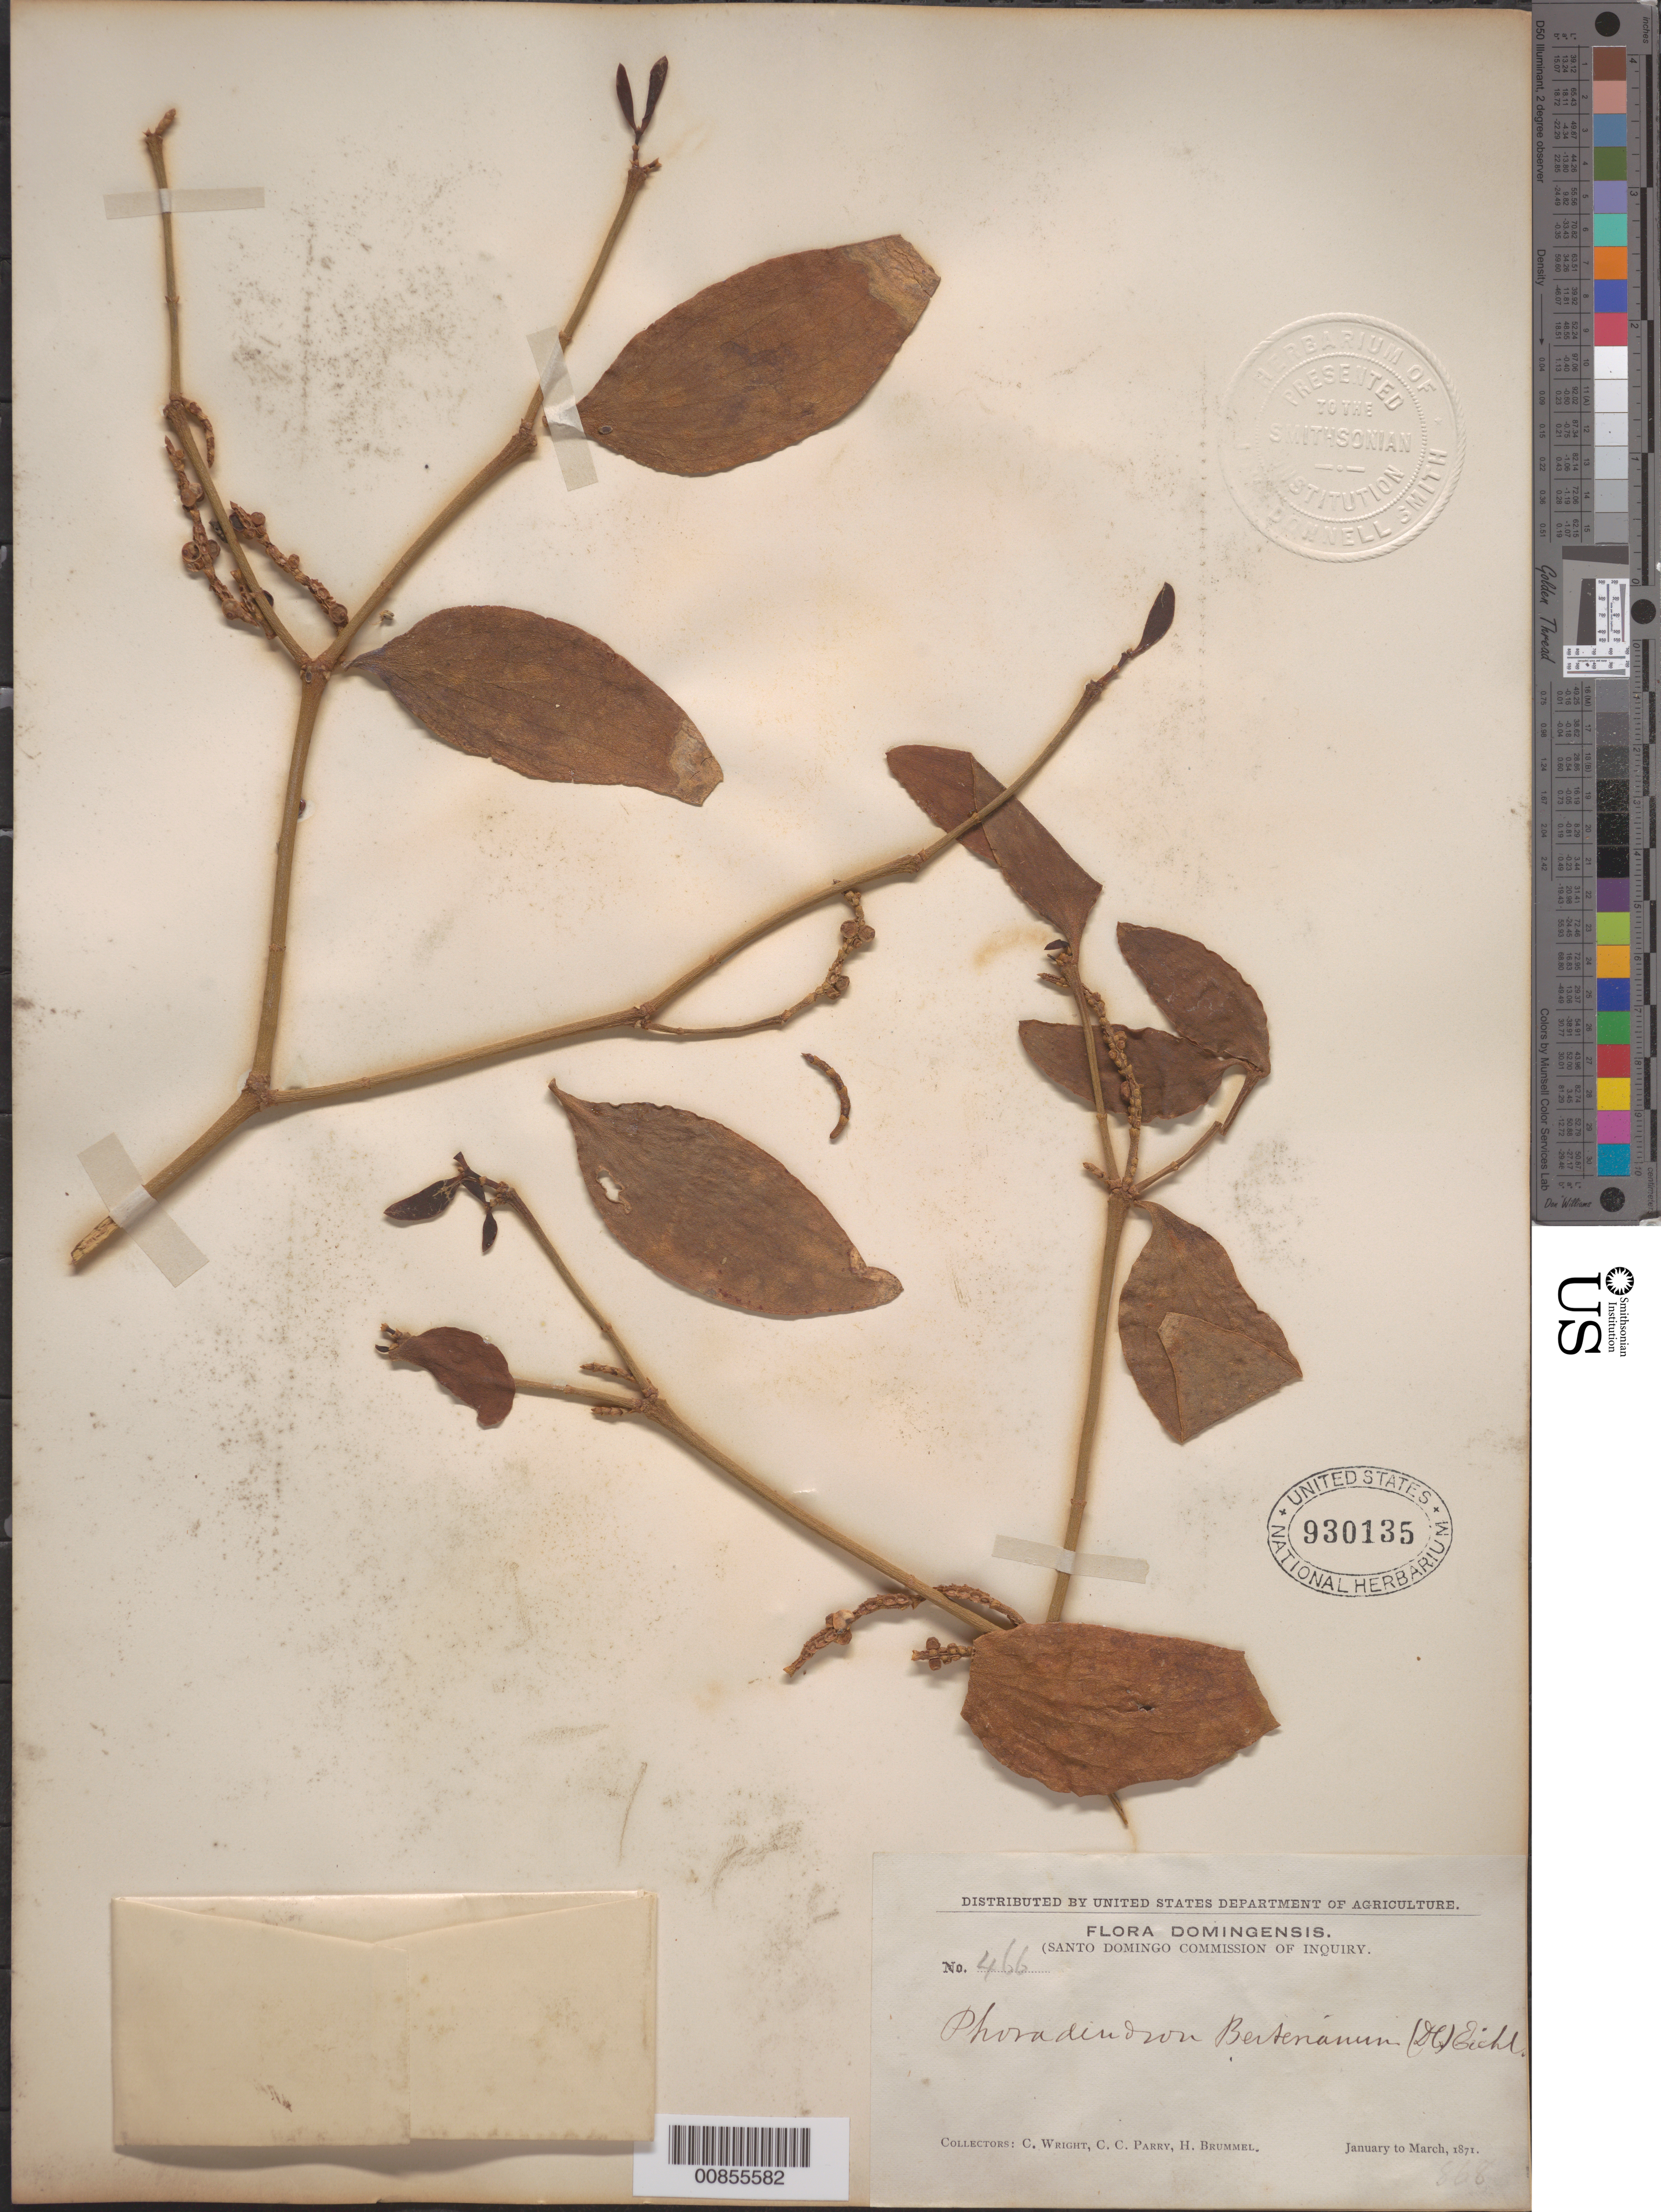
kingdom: Plantae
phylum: Tracheophyta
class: Magnoliopsida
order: Santalales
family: Viscaceae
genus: Phoradendron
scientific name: Phoradendron berteroanum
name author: (DC.) Nutt.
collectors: C. Wright, C. C. Parry & H. Brummel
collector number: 466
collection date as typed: Jan 1871 to -- Mar 1871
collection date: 1871-01/1871-03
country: Dominican Republic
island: Hispaniola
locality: Dominican Republic.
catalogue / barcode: US 930135